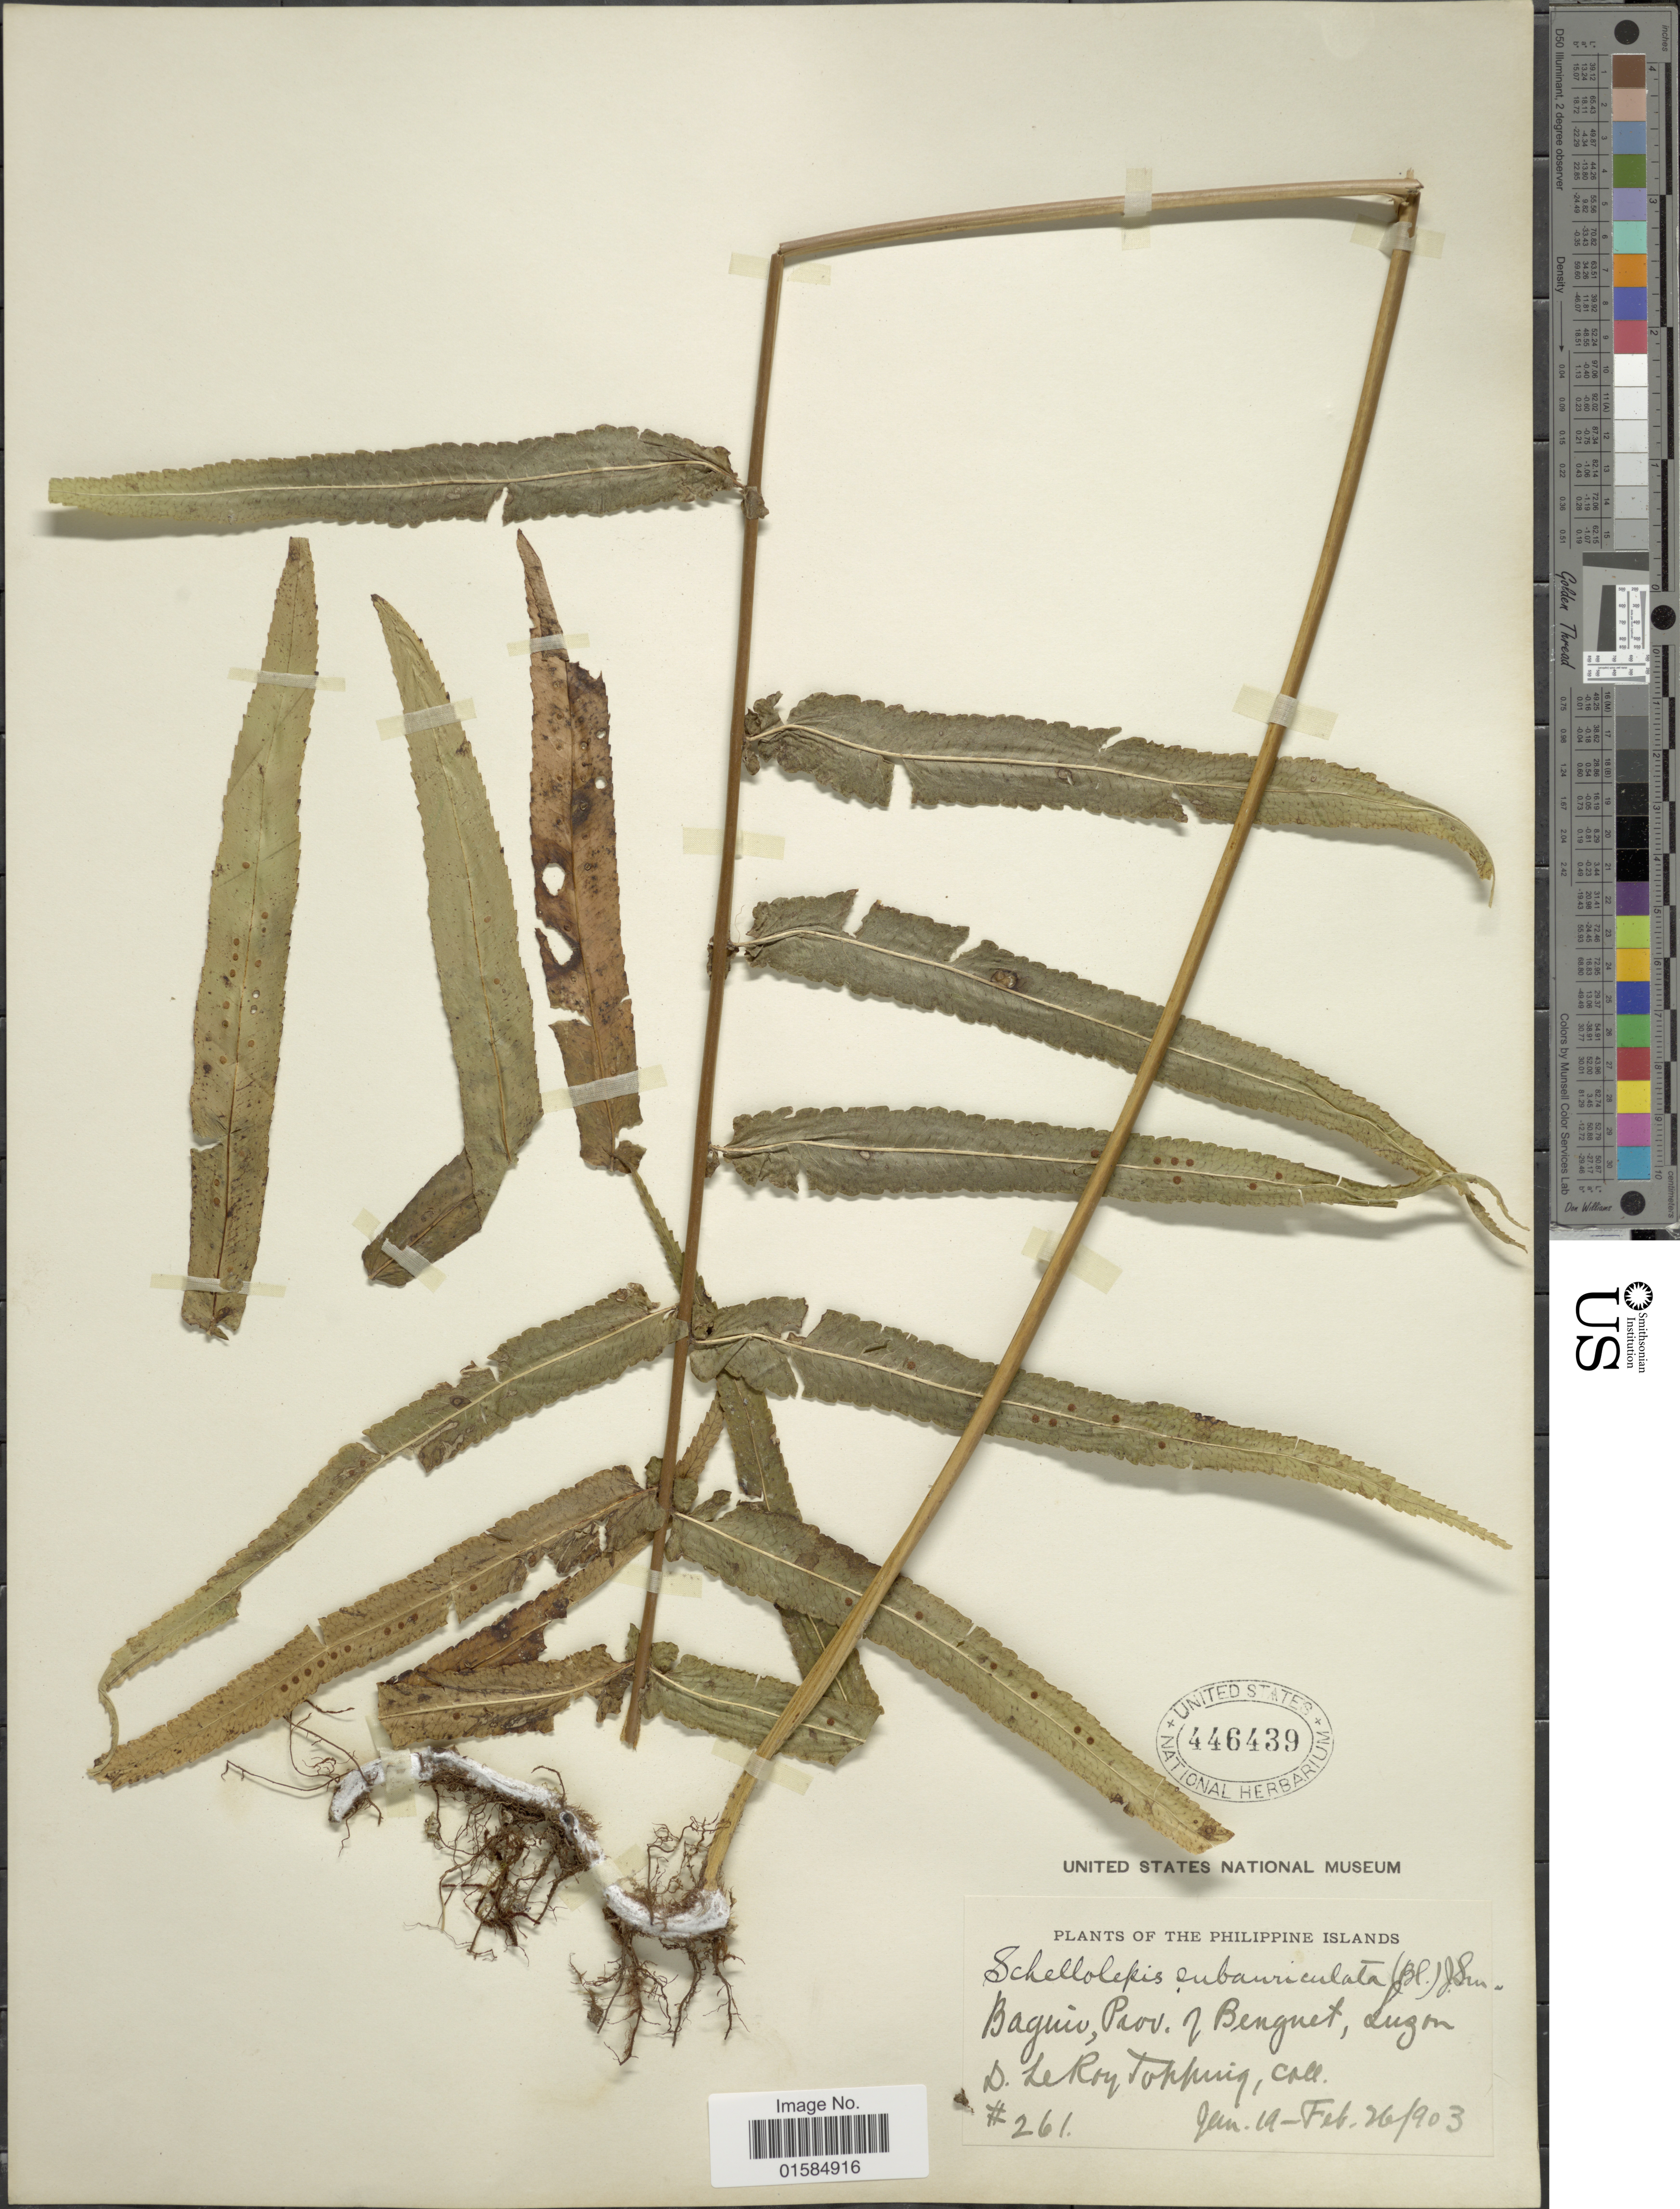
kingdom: Plantae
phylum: Tracheophyta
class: Polypodiopsida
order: Polypodiales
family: Polypodiaceae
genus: Goniophlebium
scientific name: Goniophlebium subauriculatum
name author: (Blume) C. Presl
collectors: D. L. Topping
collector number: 261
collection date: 1903-01-19/1903-02-26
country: Philippines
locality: Baguio. Prov. of Benguet, Luzon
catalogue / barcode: US 446439